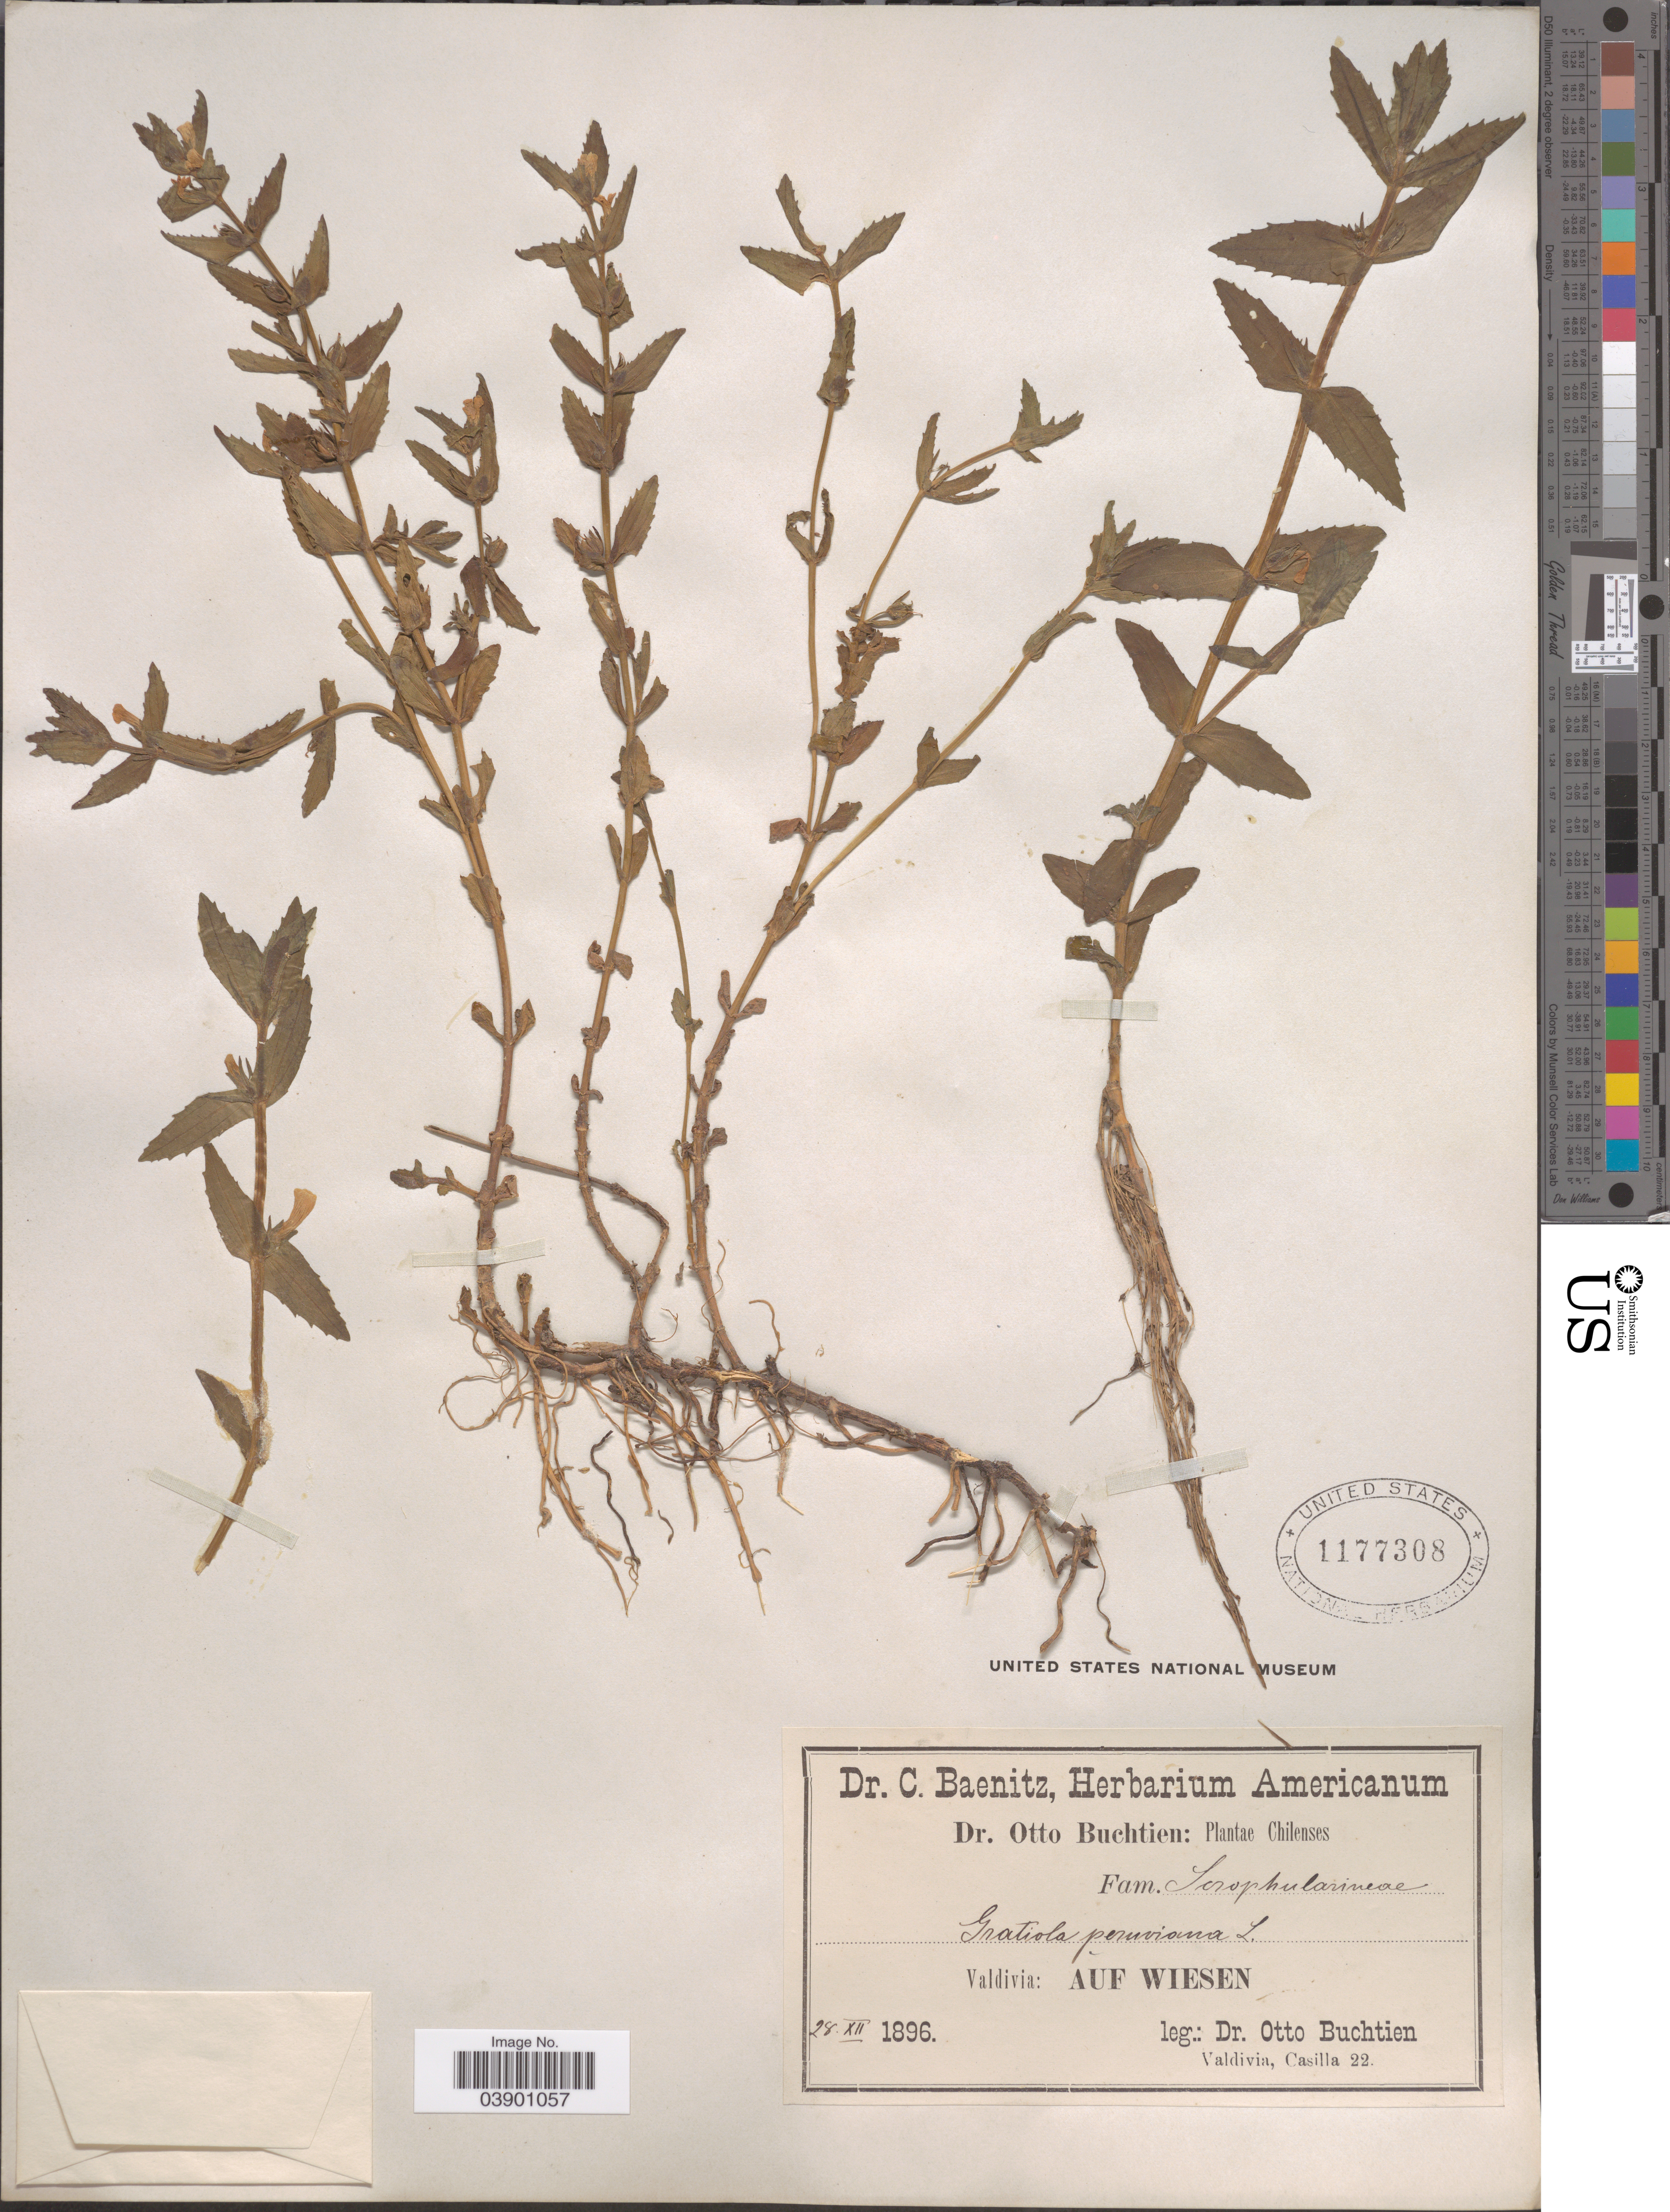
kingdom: Plantae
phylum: Tracheophyta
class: Magnoliopsida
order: Lamiales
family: Plantaginaceae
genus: Gratiola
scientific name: Gratiola peruviana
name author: L.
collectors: O. Buchtien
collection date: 1896-12-28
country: Chile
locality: Valdivia: Auf Wiesen.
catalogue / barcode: US 1177308